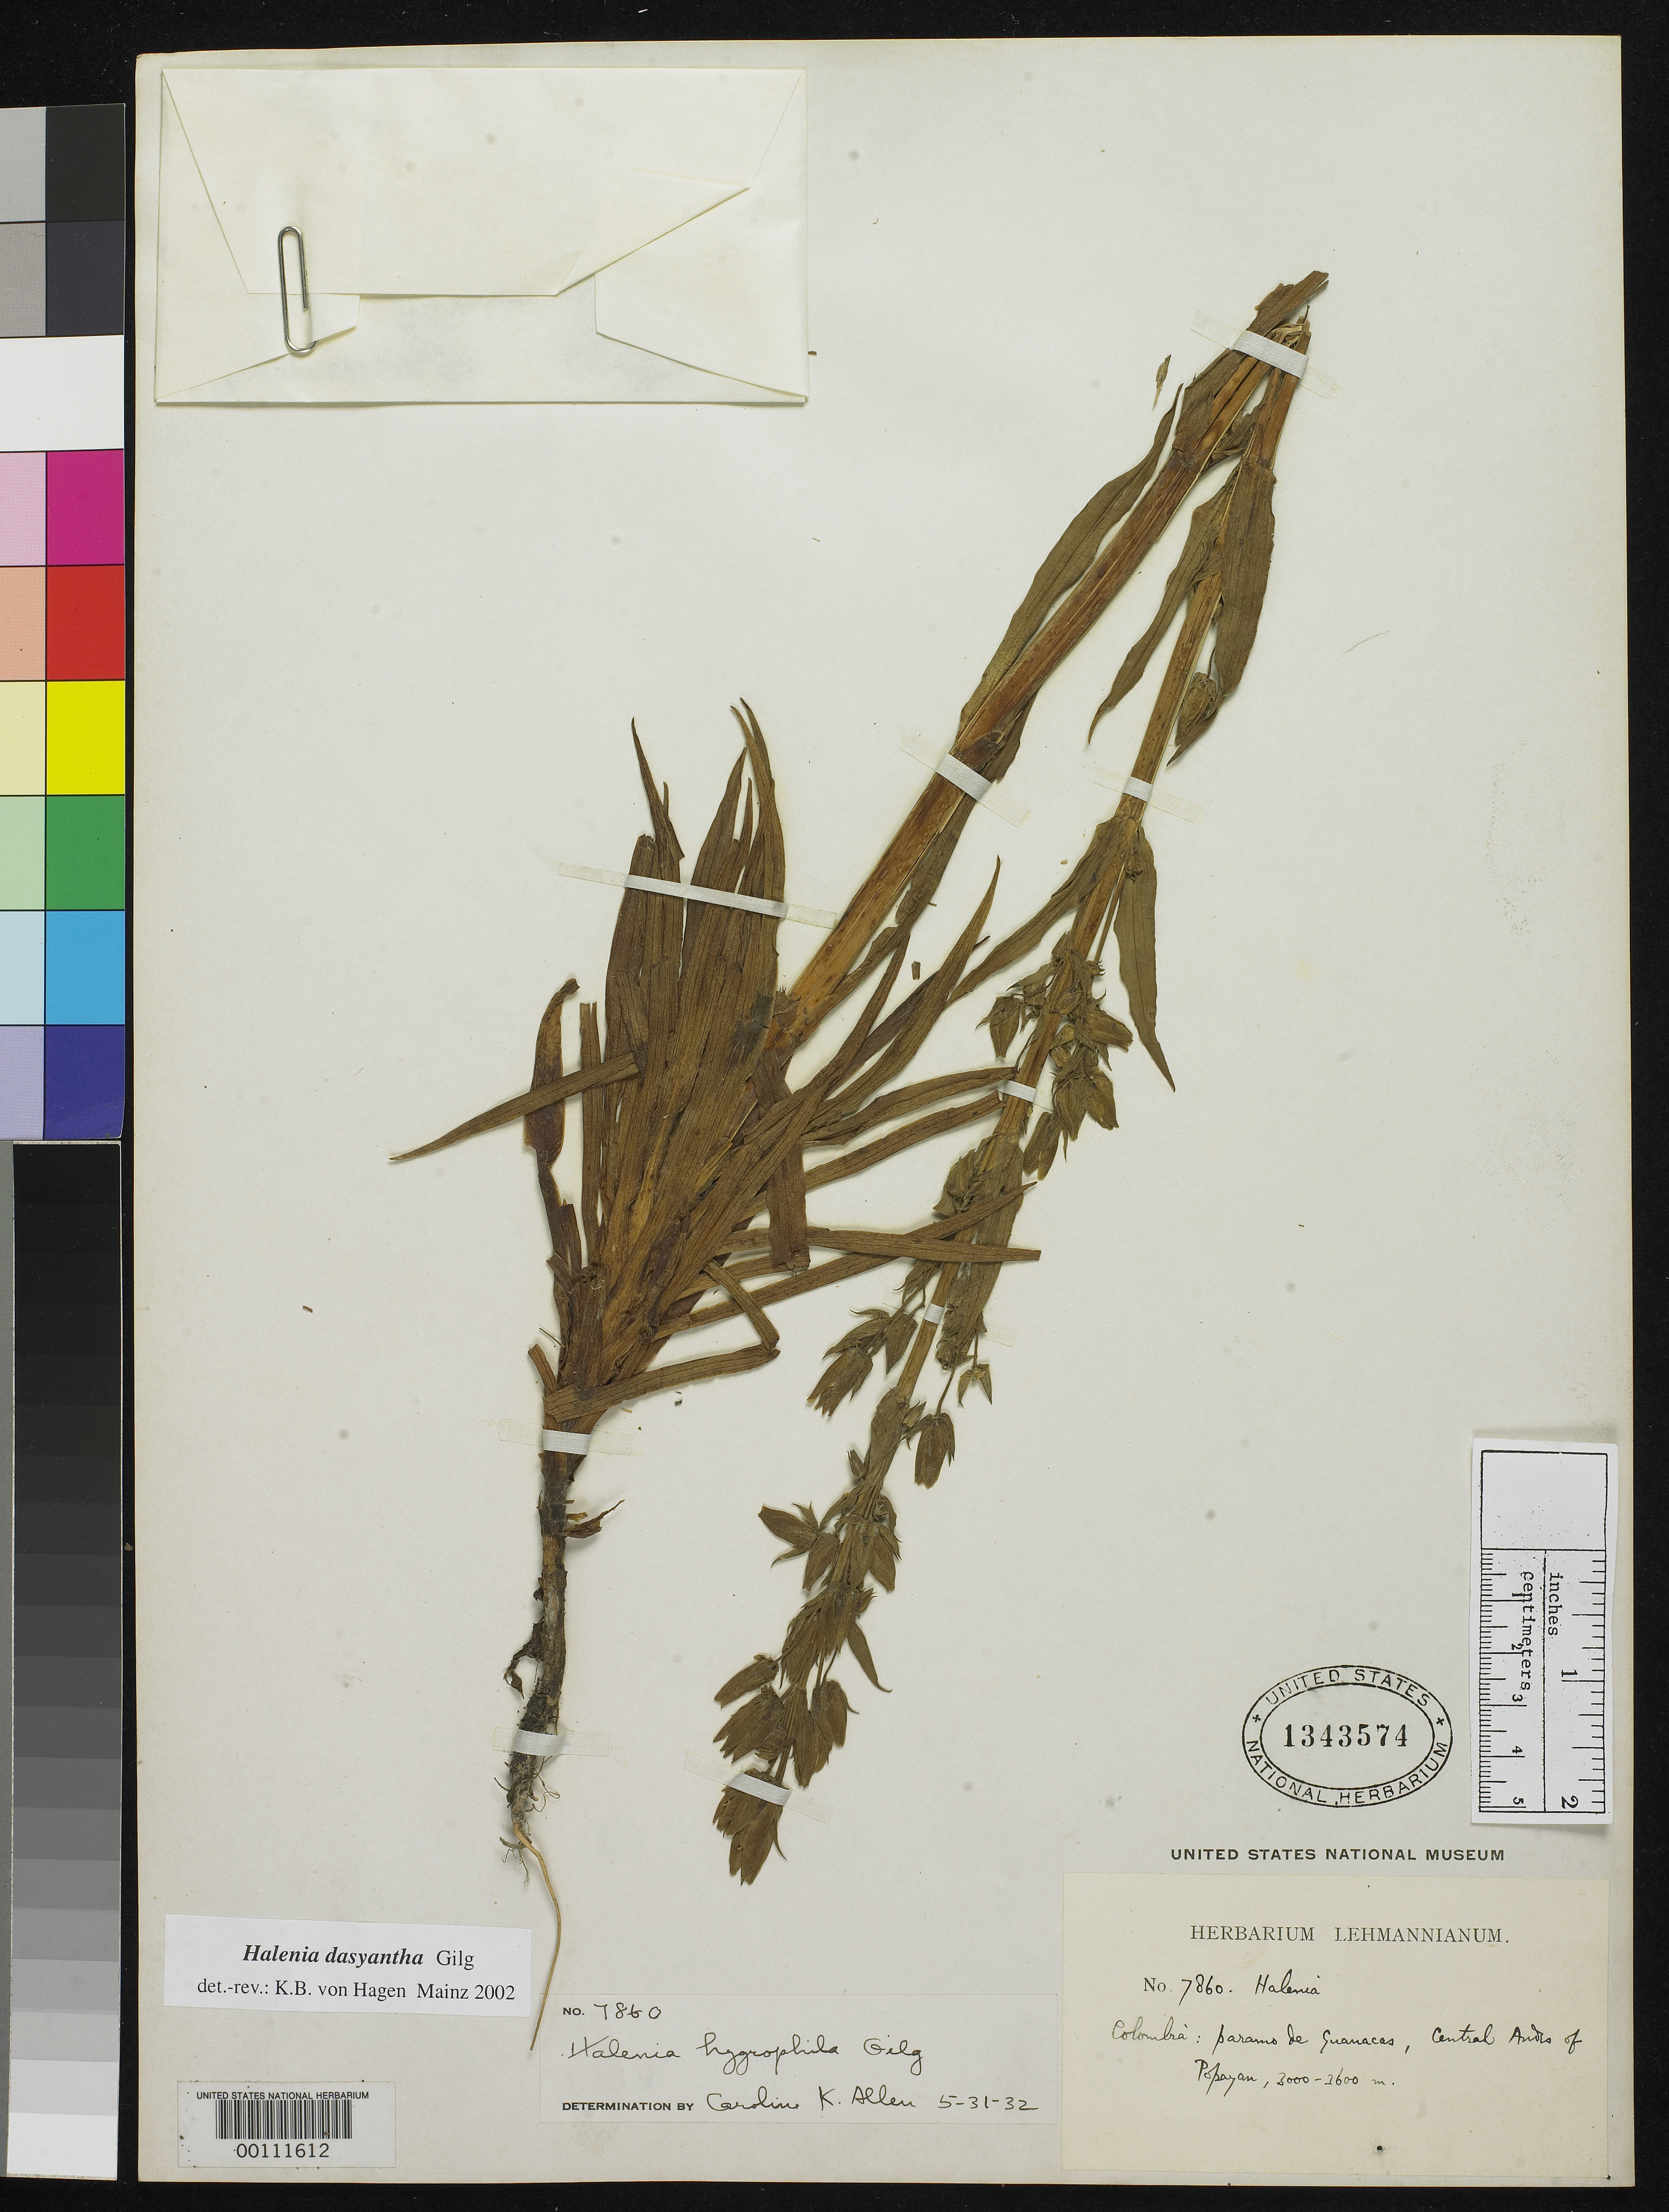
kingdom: Plantae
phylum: Tracheophyta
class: Magnoliopsida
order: Gentianales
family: Gentianaceae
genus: Halenia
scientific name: Halenia hygrophila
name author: Gilg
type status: Isotype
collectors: F. C. Lehmann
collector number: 7860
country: Colombia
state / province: Cauca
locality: Popayan.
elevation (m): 3000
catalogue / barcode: US 1343574